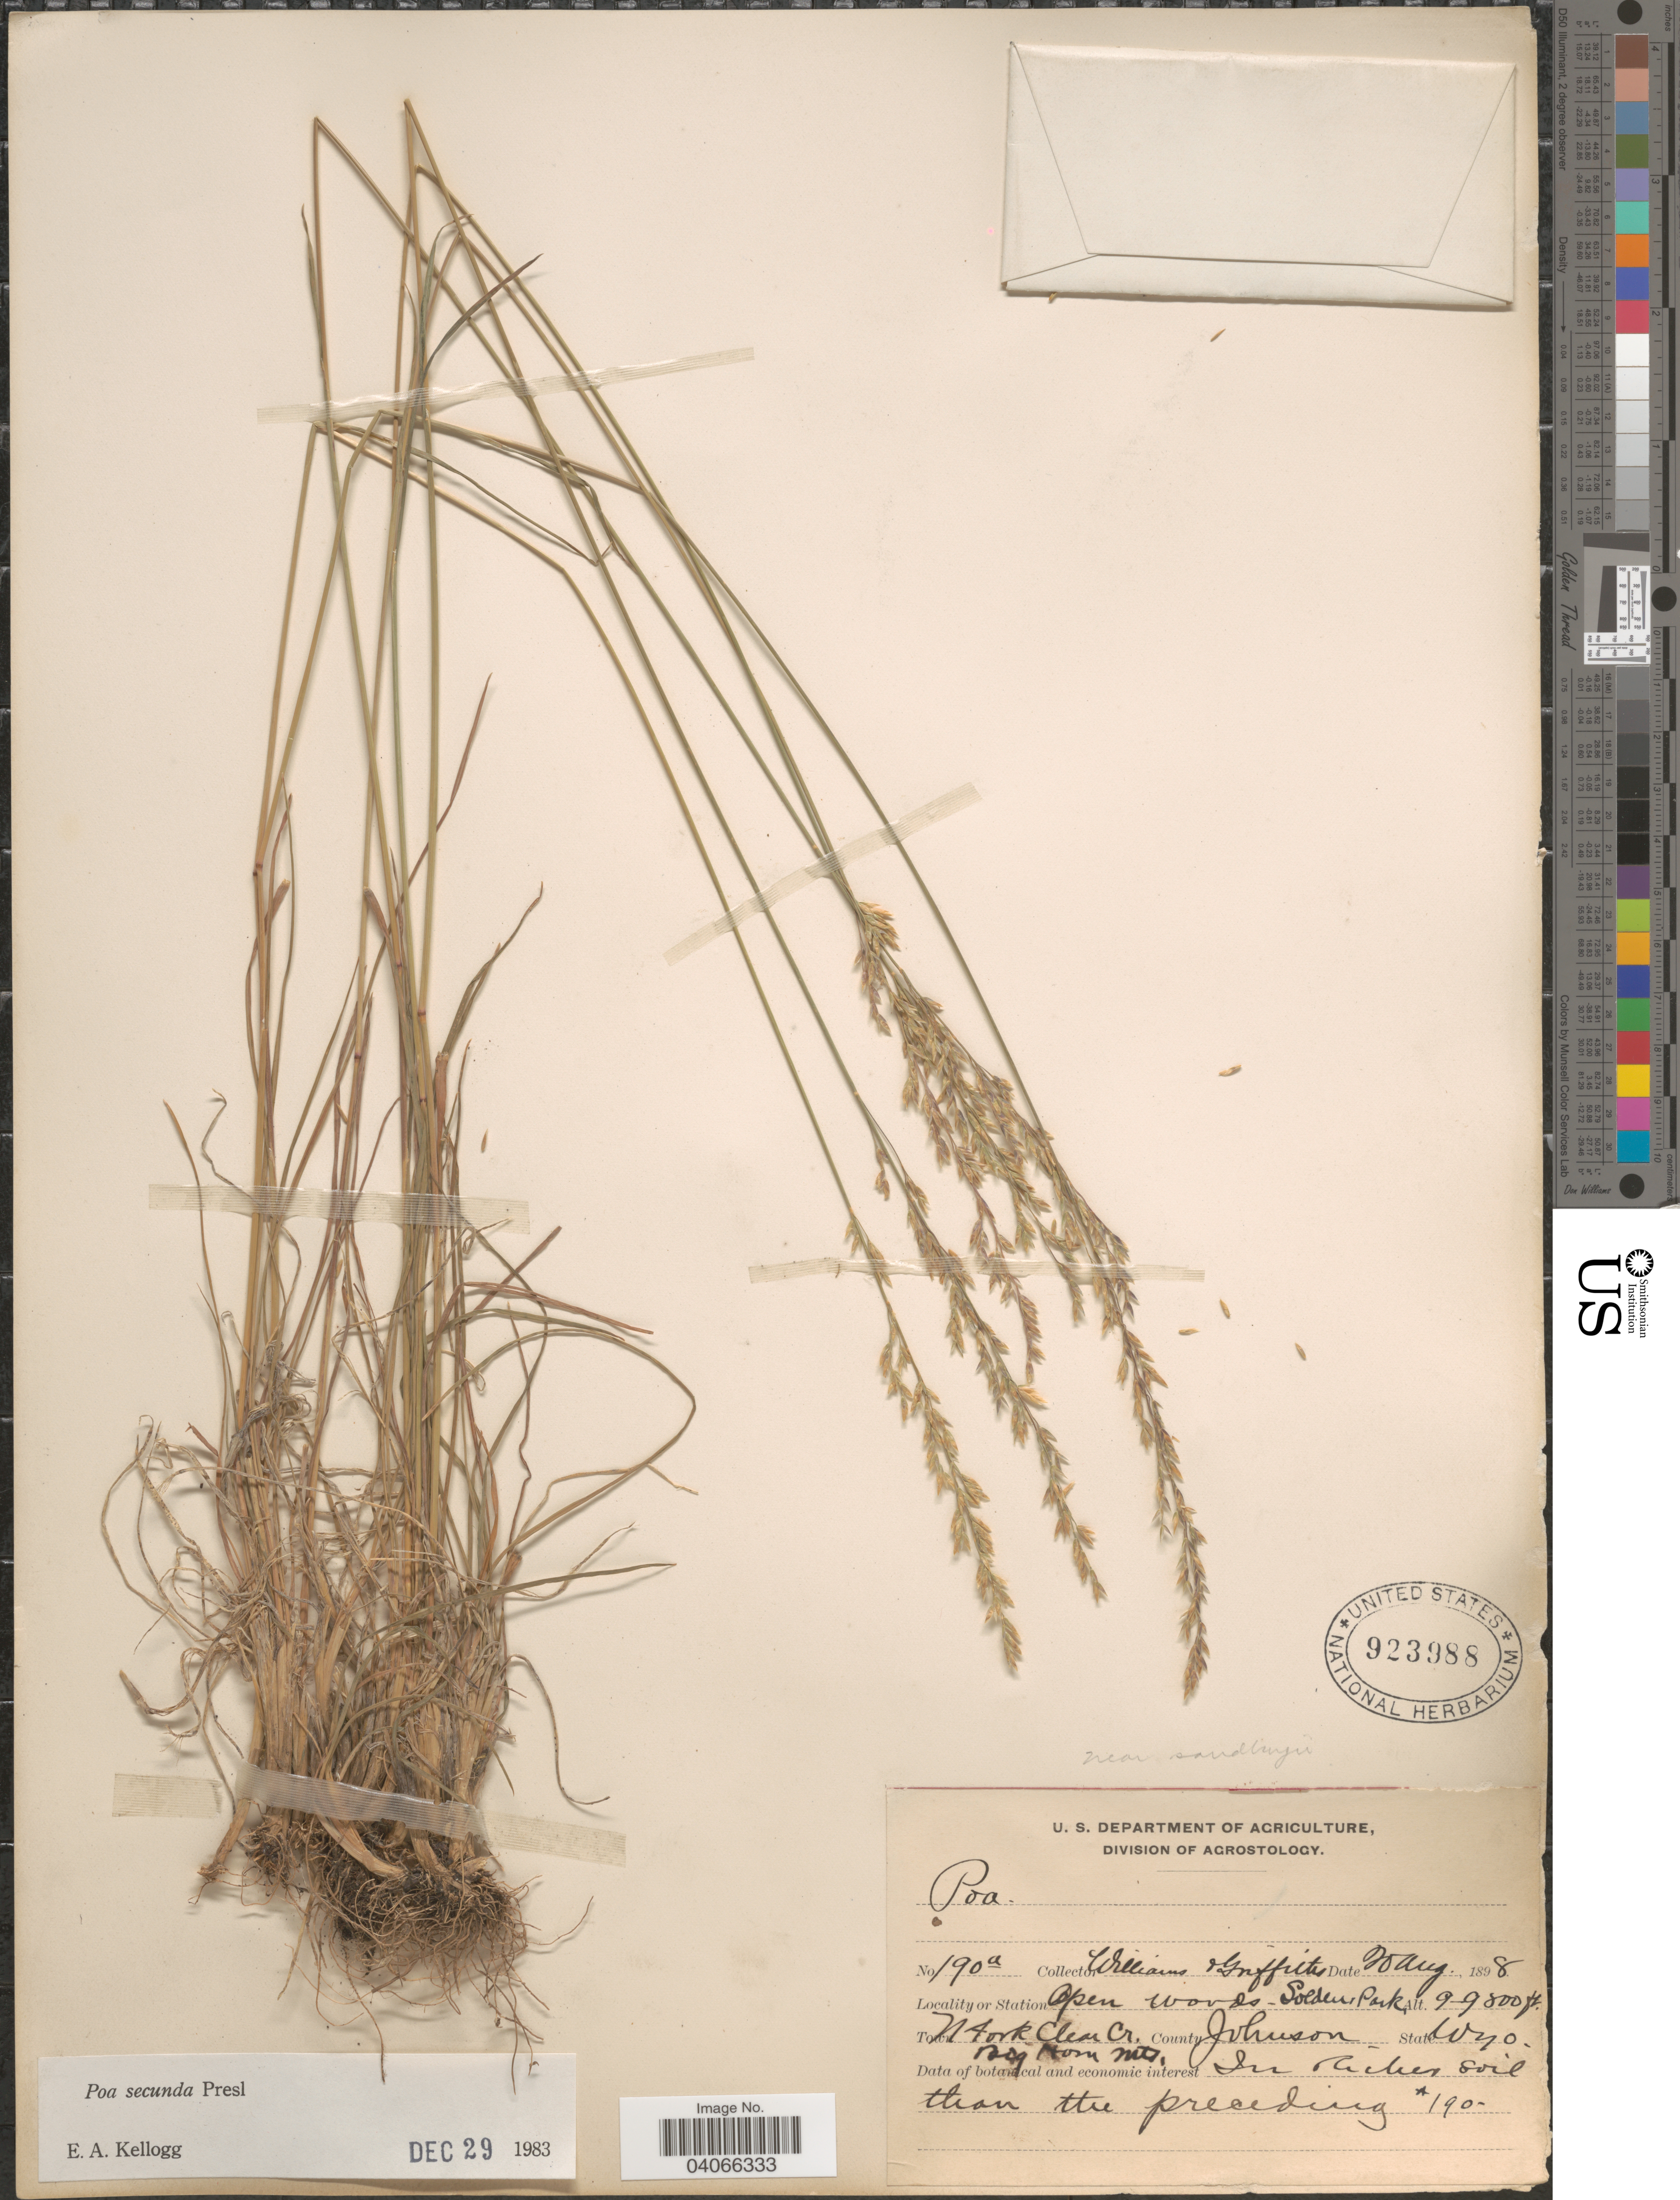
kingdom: Plantae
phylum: Tracheophyta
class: Liliopsida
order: Poales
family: Poaceae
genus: Poa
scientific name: Poa secunda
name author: J. Presl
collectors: -- Williams & -- Griffiths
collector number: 190a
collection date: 1898-08-20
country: United States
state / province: Wyoming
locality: Soldier's Park. N. Fork Clear Cr. County Johnson. Big Horn Mts.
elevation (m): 2743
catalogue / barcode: US 923988